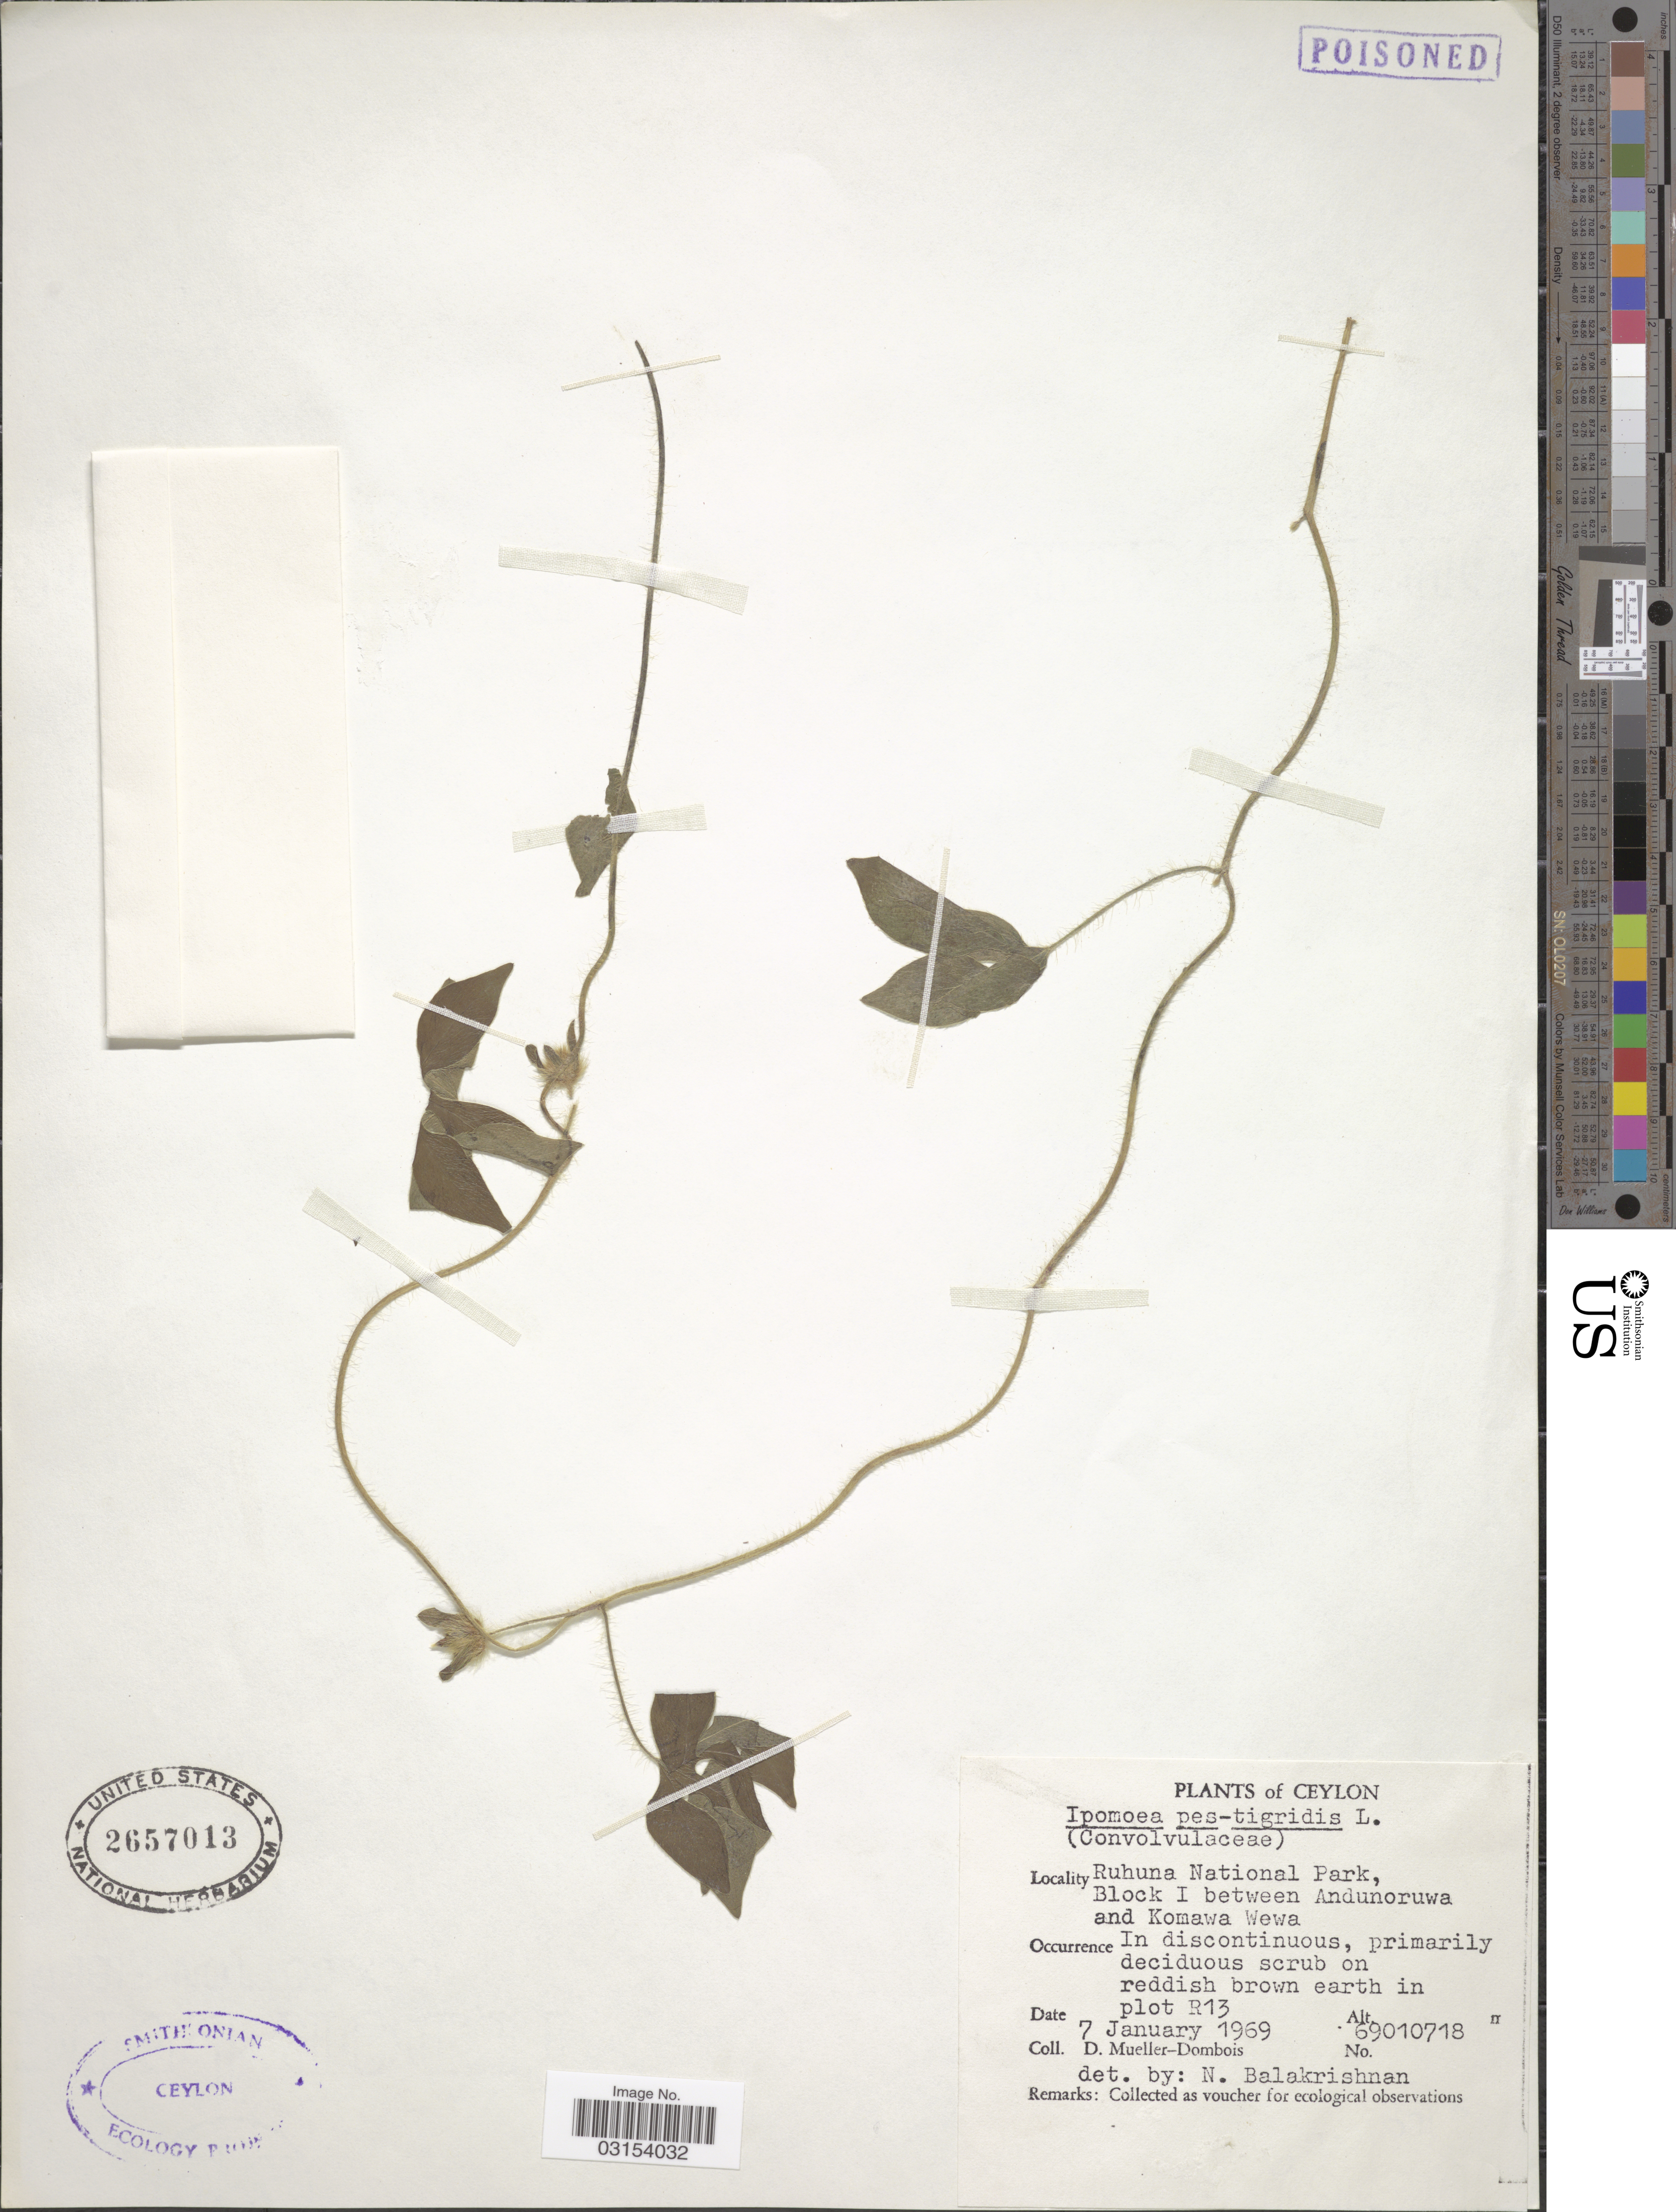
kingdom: Plantae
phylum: Tracheophyta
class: Magnoliopsida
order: Solanales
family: Convolvulaceae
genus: Ipomoea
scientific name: Ipomoea pes-tigridis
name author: L.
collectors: D. Mueller-Dombois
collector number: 69010718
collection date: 1969-01-07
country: Sri Lanka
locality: Ceylon. Ruhuna National Park, Block I between Andunoruwa and Komawa Wewa. In plot R13.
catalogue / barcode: US 2657013